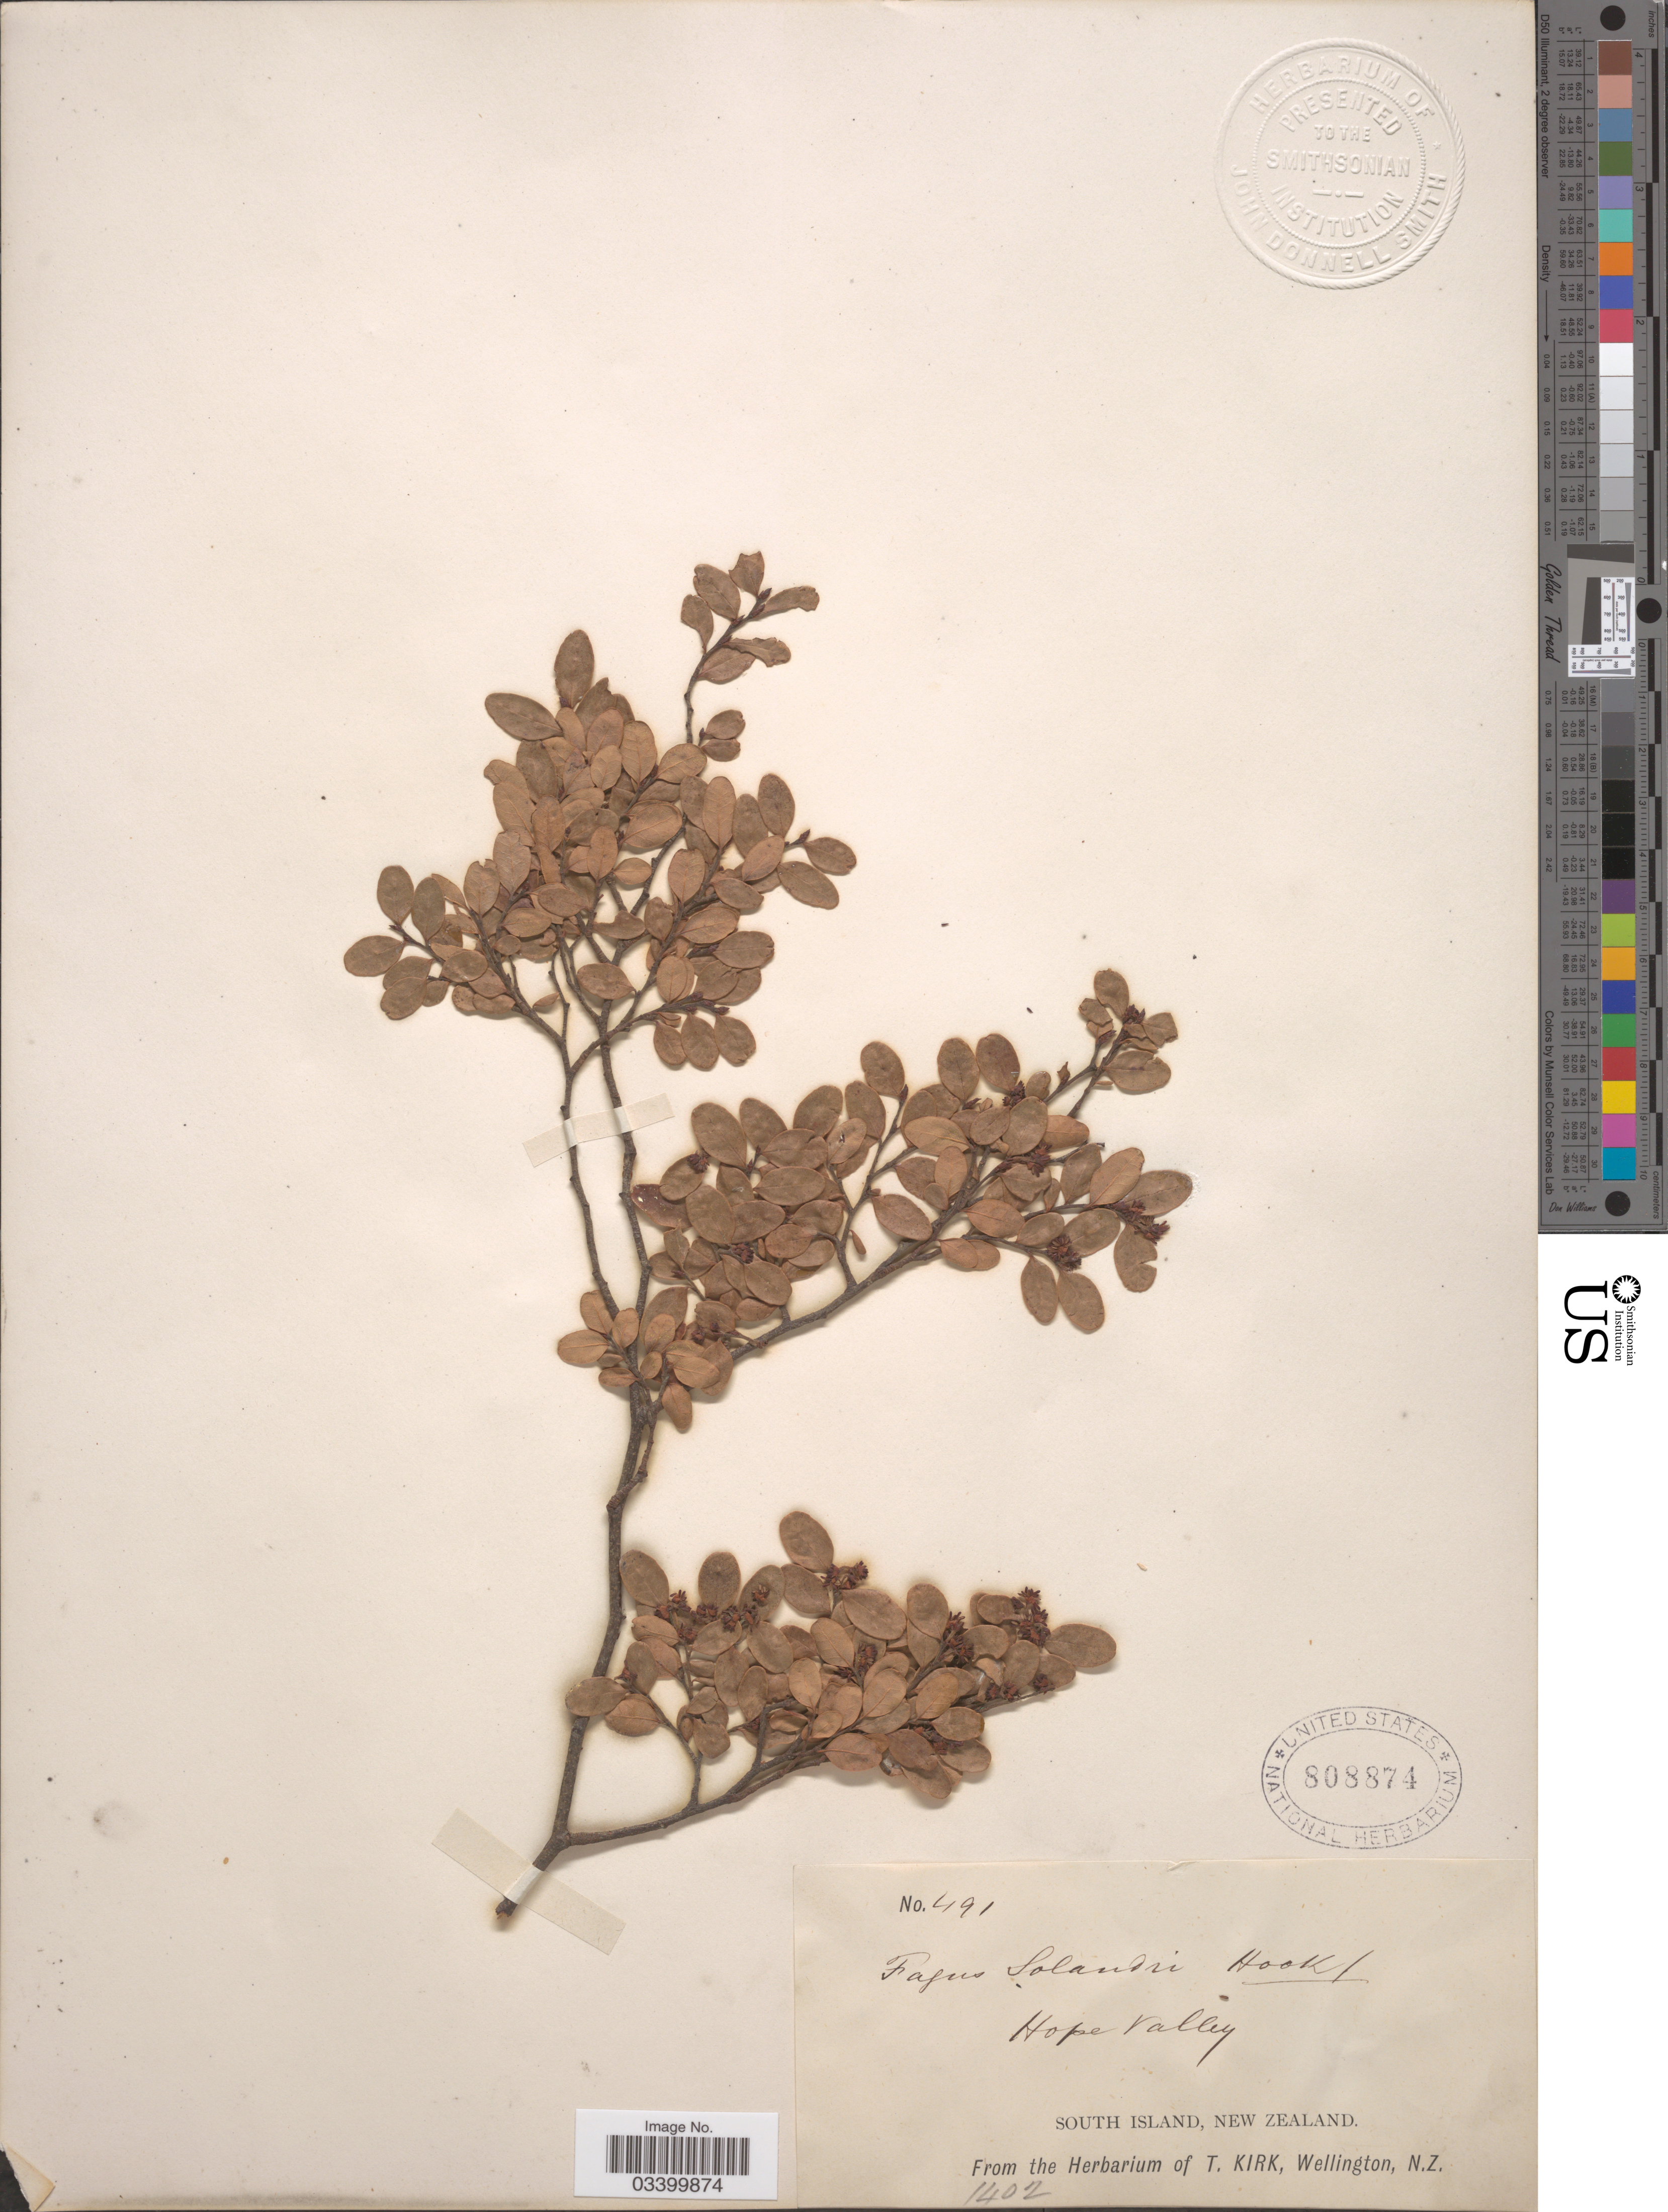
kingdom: Plantae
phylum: Tracheophyta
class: Magnoliopsida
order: Fagales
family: Nothofagaceae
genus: Nothofagus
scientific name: Nothofagus solandri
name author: (Hook. f.) Oerst.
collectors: ex herb. T. Kirk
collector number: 491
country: New Zealand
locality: Hope Valley. South Island.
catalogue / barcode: US 808874